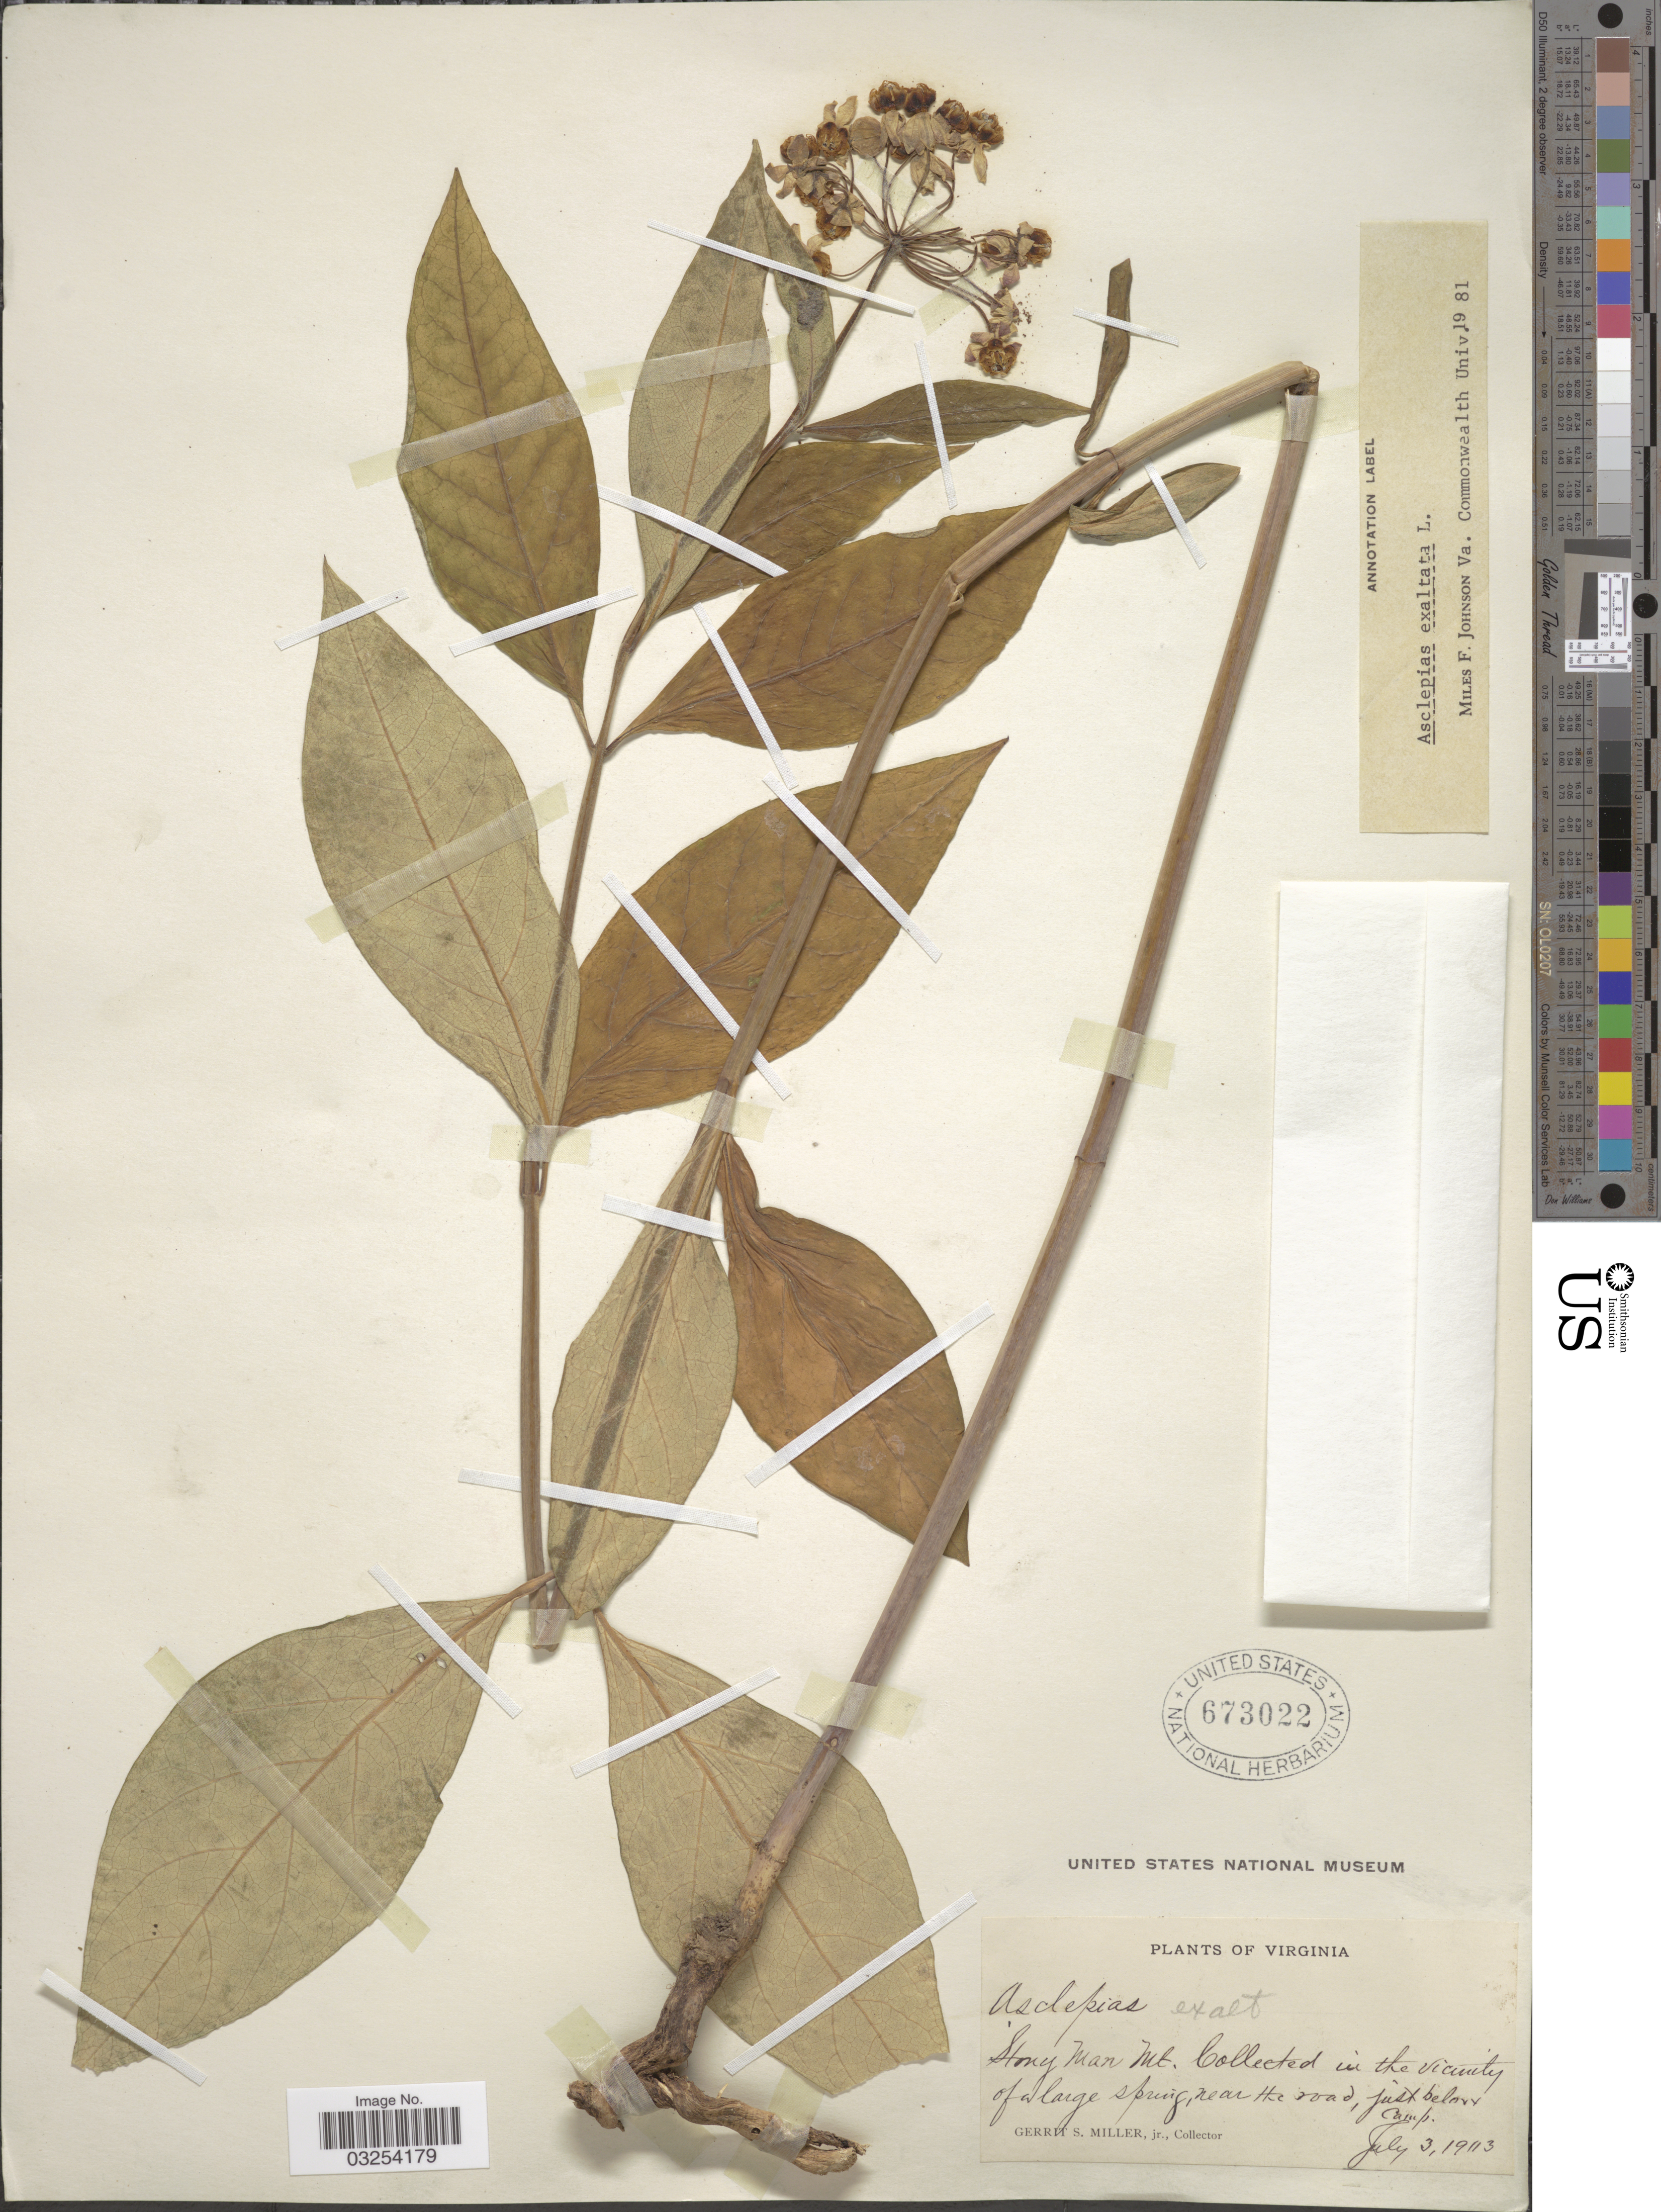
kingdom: Plantae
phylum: Tracheophyta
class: Magnoliopsida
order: Gentianales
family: Apocynaceae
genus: Asclepias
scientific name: Asclepias exaltata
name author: Muhl.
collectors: G. S. Miller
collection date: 1903-07-03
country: United States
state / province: Virginia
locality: Stony Man Mt. In the vicinity of a large spring, near the road, just below camp.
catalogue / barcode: US 673022